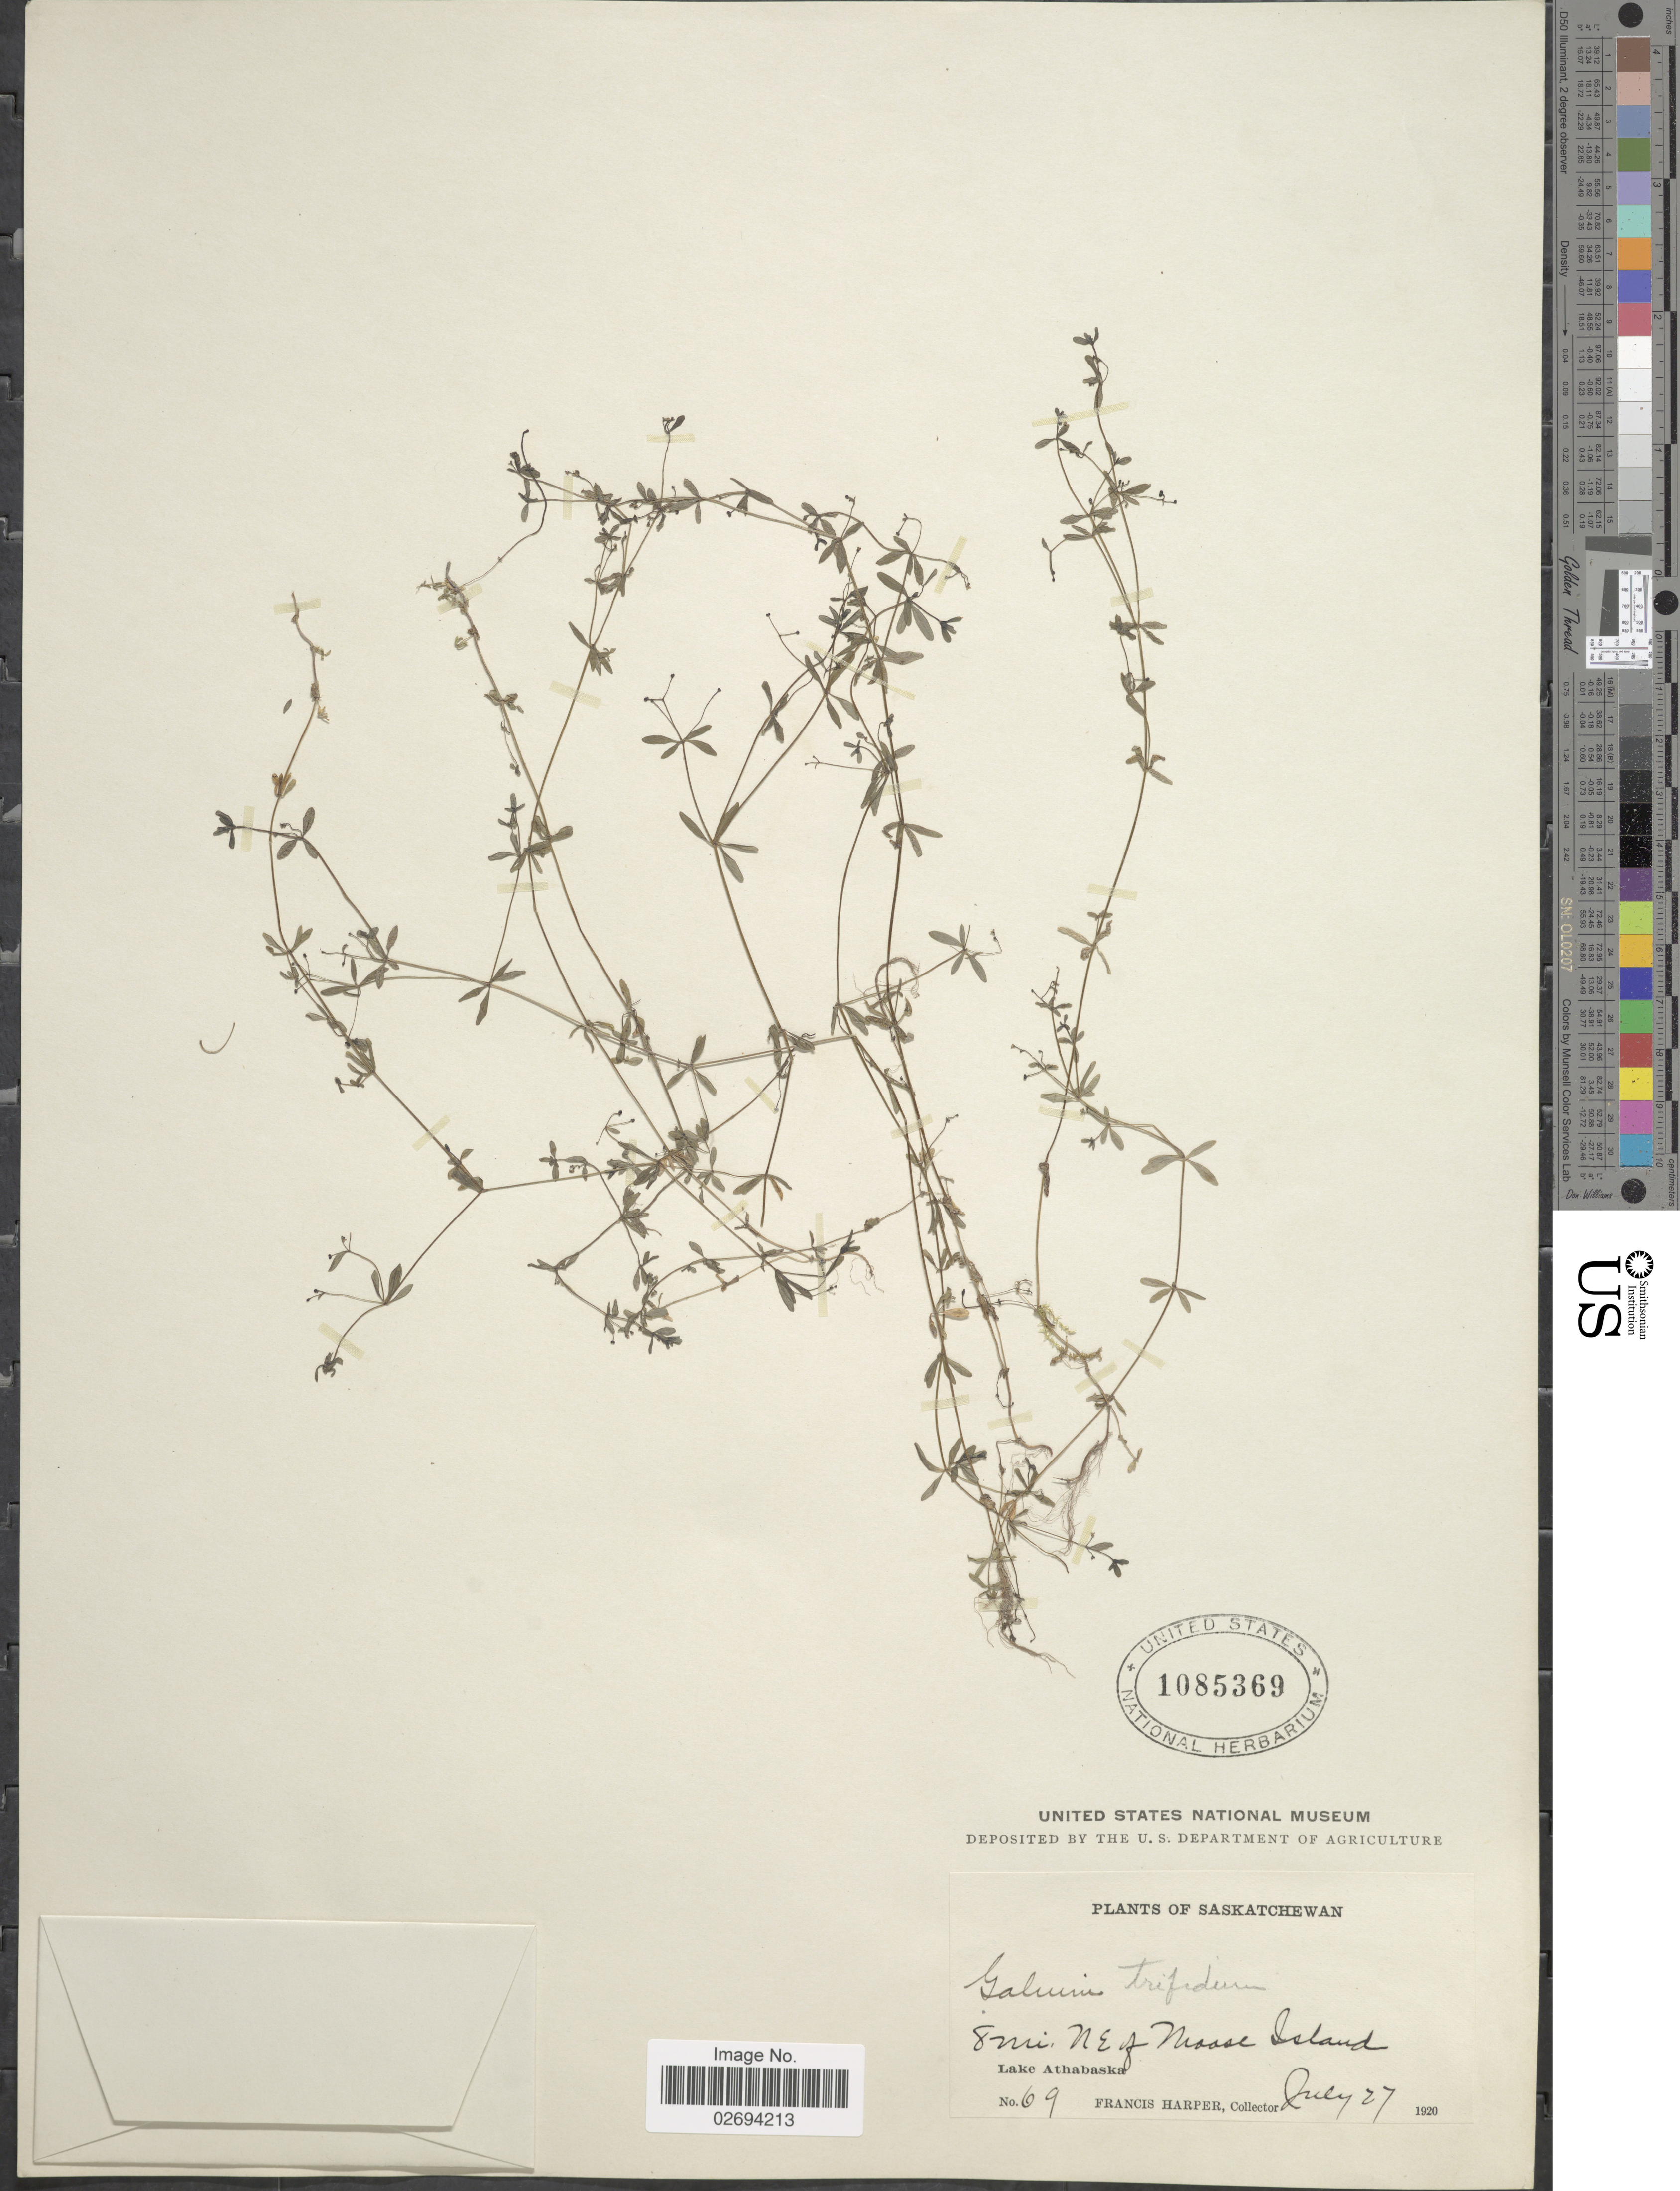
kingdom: Plantae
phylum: Tracheophyta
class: Magnoliopsida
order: Gentianales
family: Rubiaceae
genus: Galium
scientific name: Galium trifidum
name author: L.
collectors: F. Harper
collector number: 69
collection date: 1920-07-27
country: Canada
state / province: Saskatchewan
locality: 8 mi. NE of Moose Island, Lake Athabaska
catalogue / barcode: US 1085369